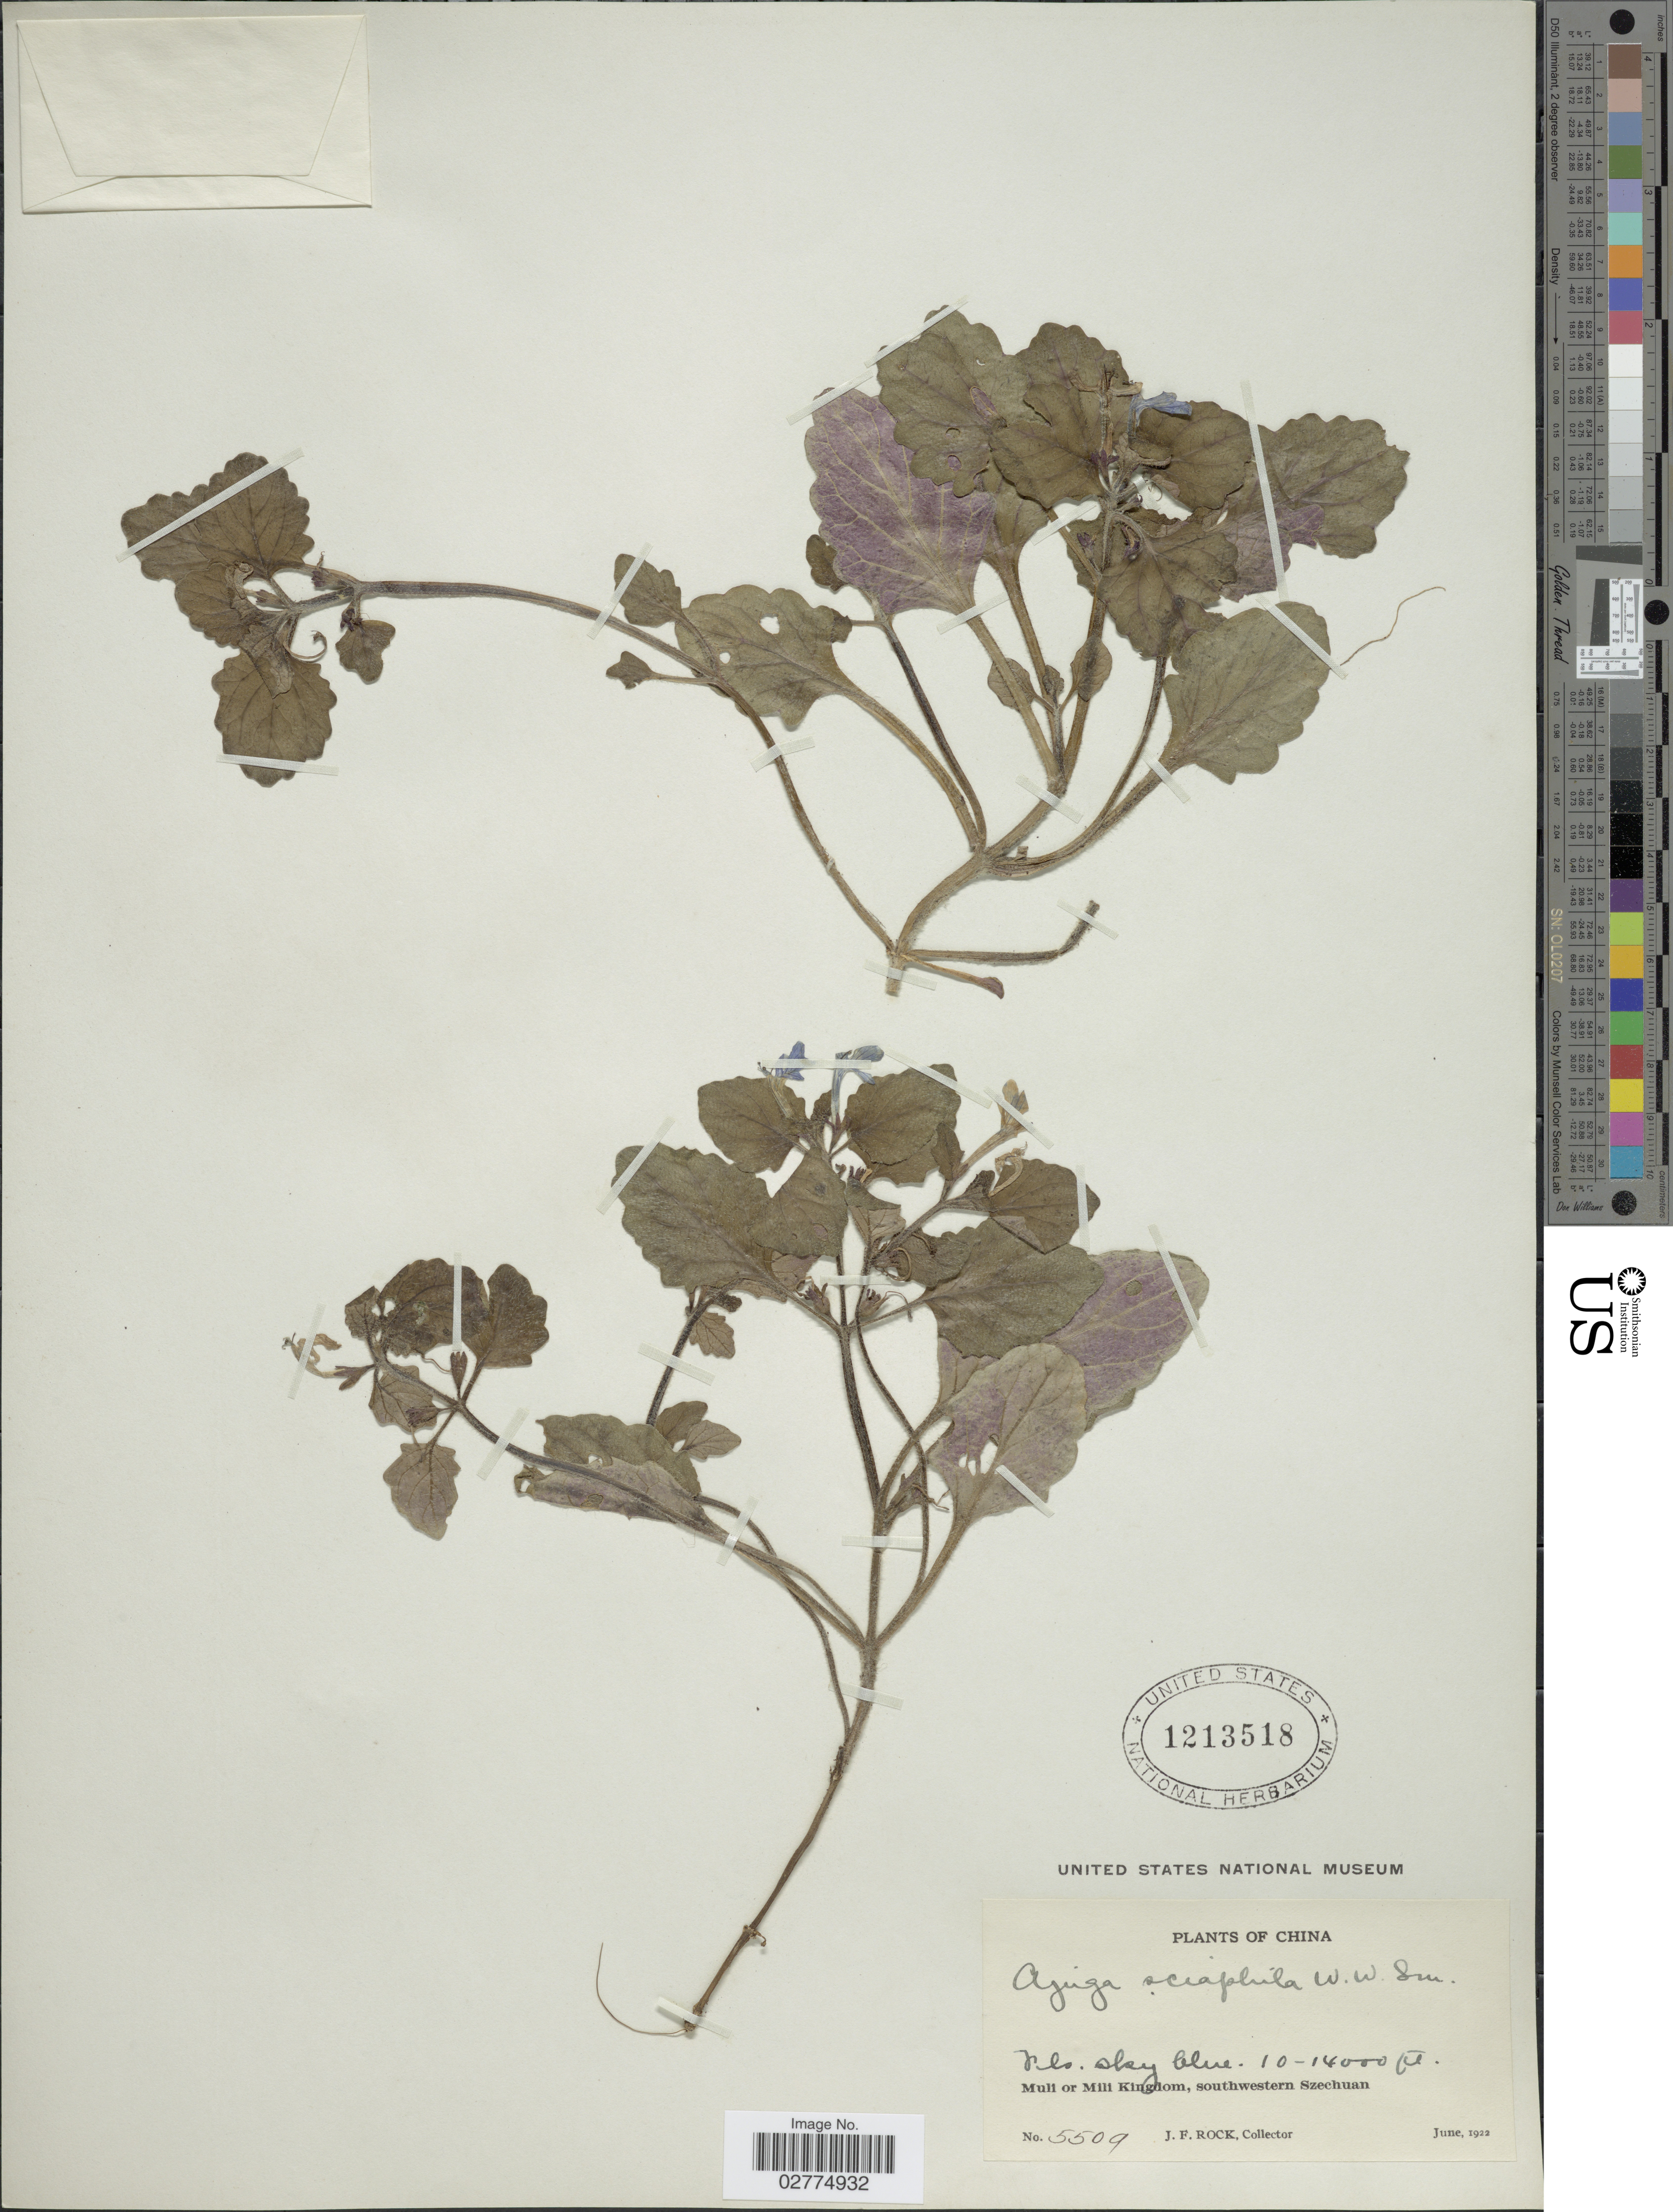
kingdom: Plantae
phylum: Tracheophyta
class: Magnoliopsida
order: Lamiales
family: Lamiaceae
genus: Ajuga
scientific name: Ajuga sciaphila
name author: W.W. Sm.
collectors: J. Rock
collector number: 5509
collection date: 1922-06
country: China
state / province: Sichuan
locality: Muli or Mili Kingdom, southwestern Szechuan.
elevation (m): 3048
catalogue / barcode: US 1213518